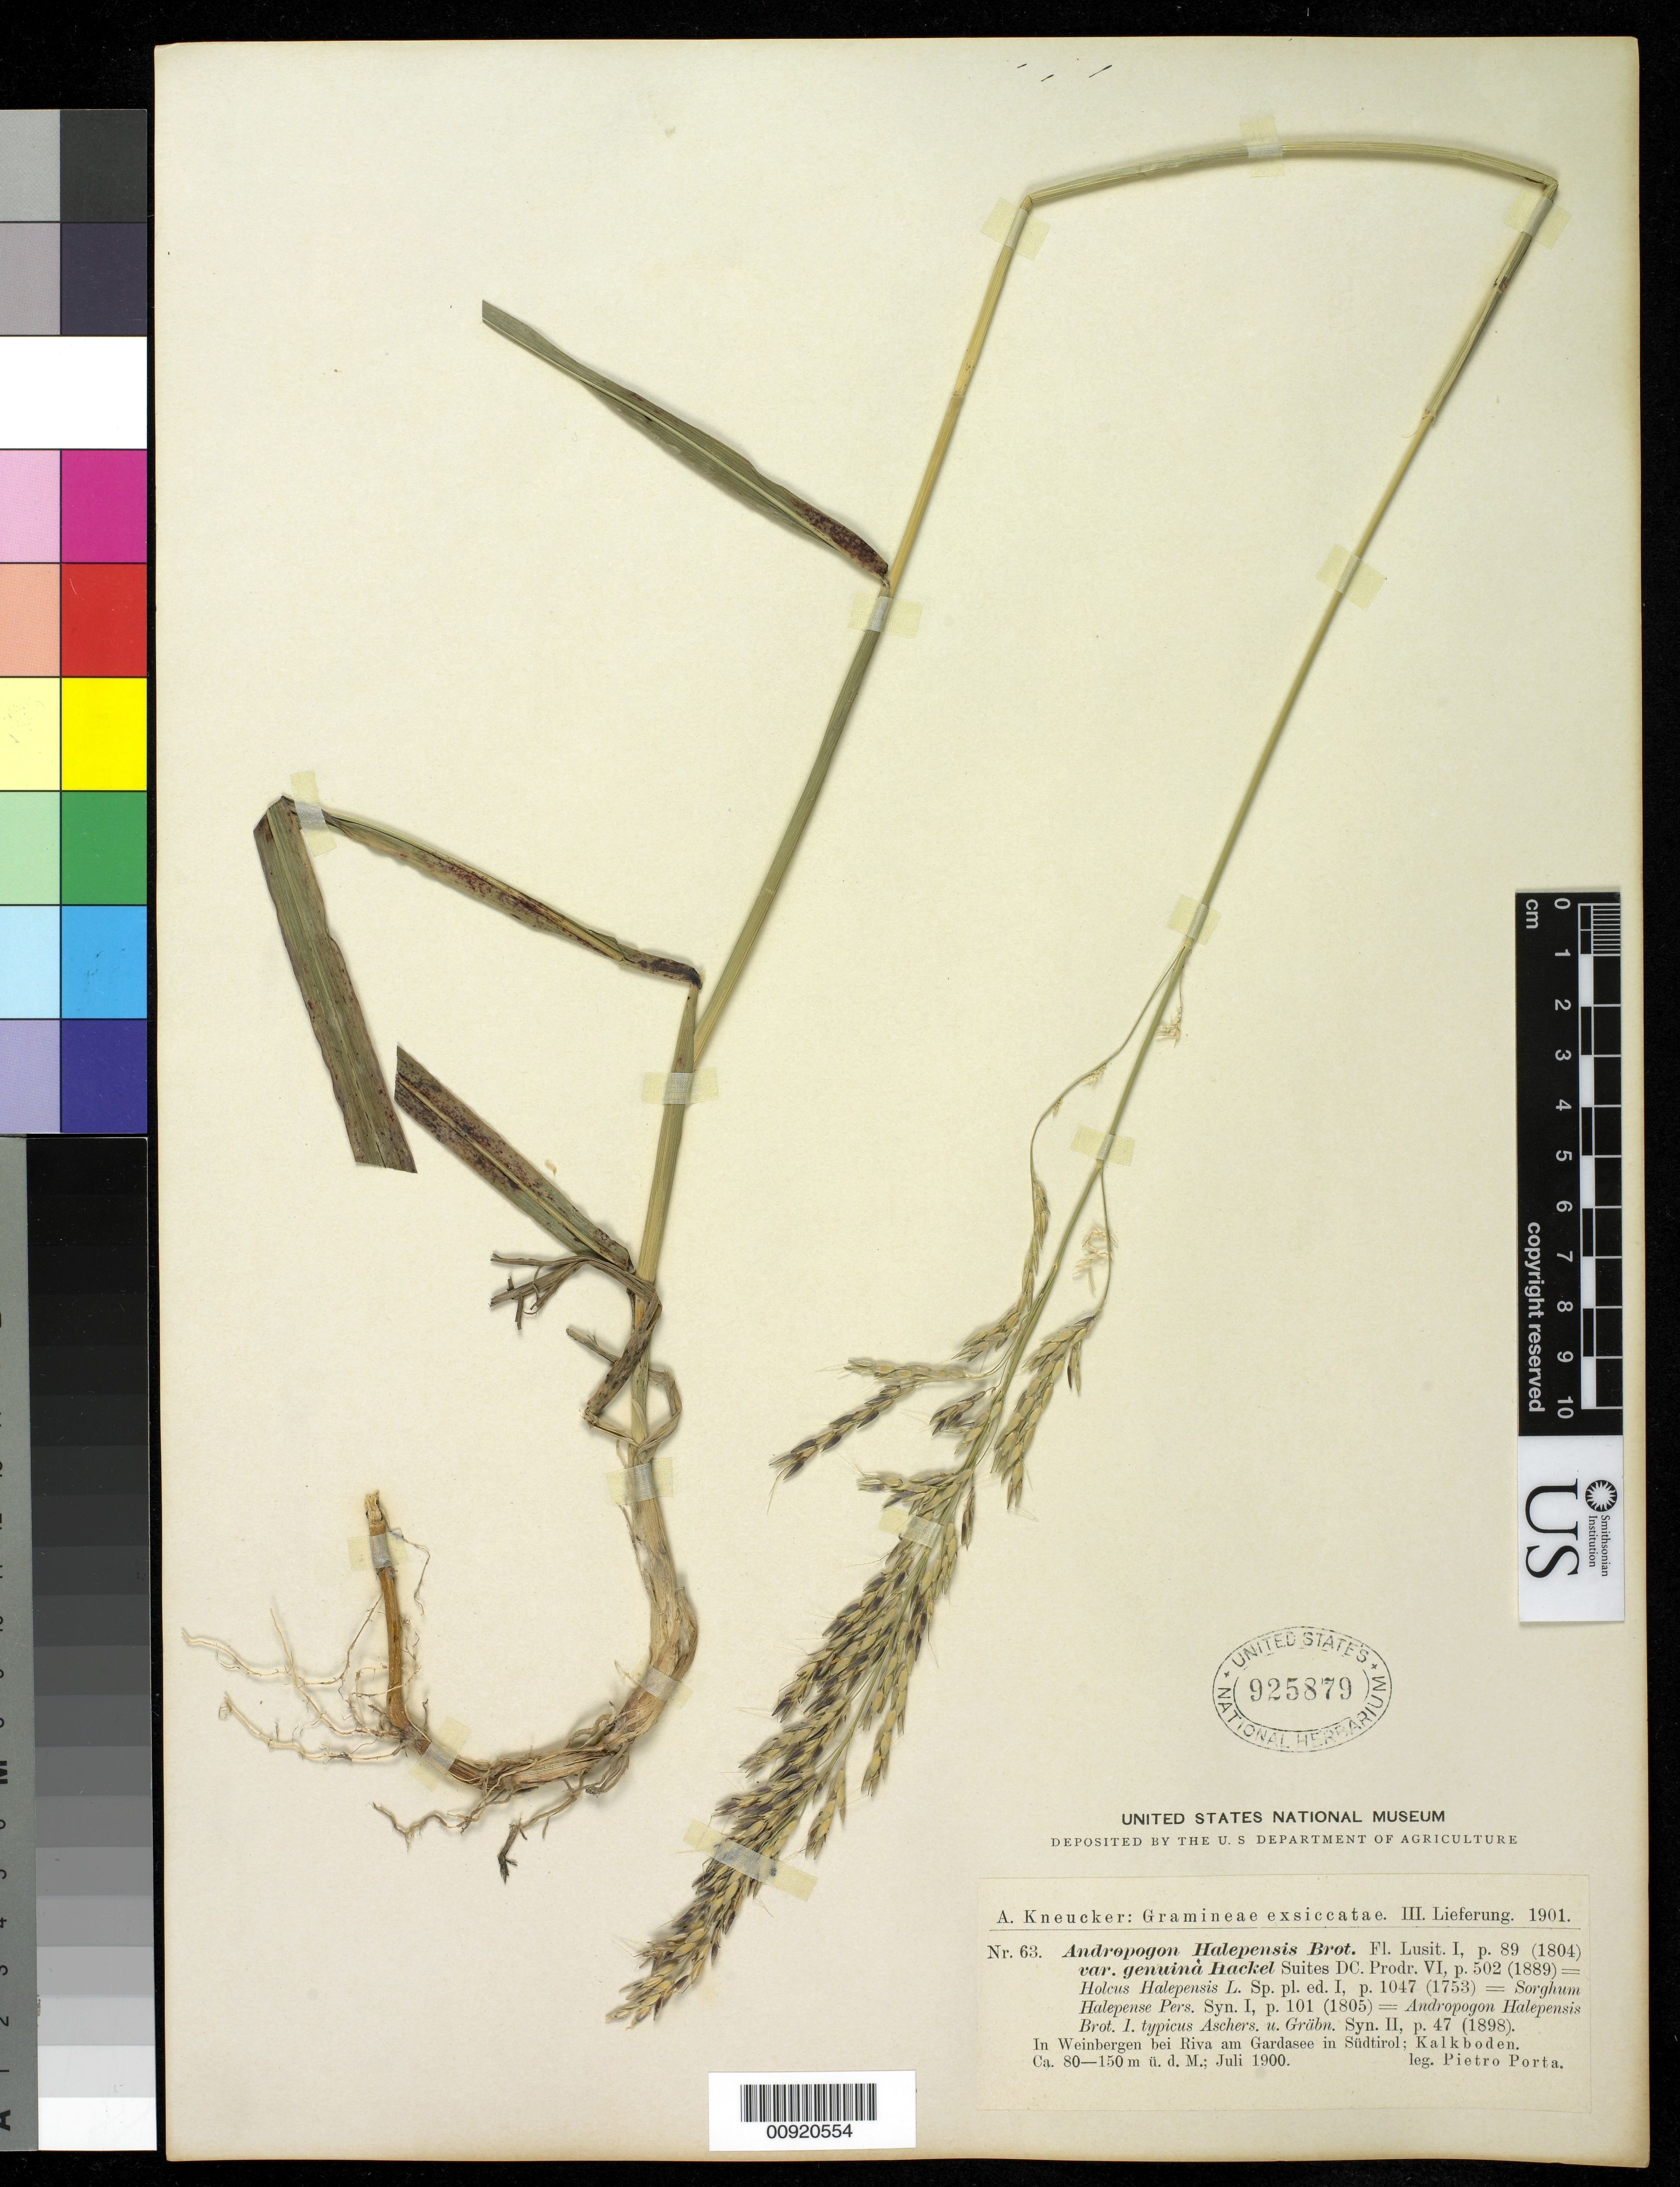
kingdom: Plantae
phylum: Tracheophyta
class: Liliopsida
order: Poales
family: Poaceae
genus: Andropogon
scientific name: Andropogon halepensis var. genuinus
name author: Stapf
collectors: P. Porta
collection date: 1990-07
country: Austria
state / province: Tirol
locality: In Weinbergen bei Riva am Gardasee in Sudtirol; Kalkboden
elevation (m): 80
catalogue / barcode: US 925879